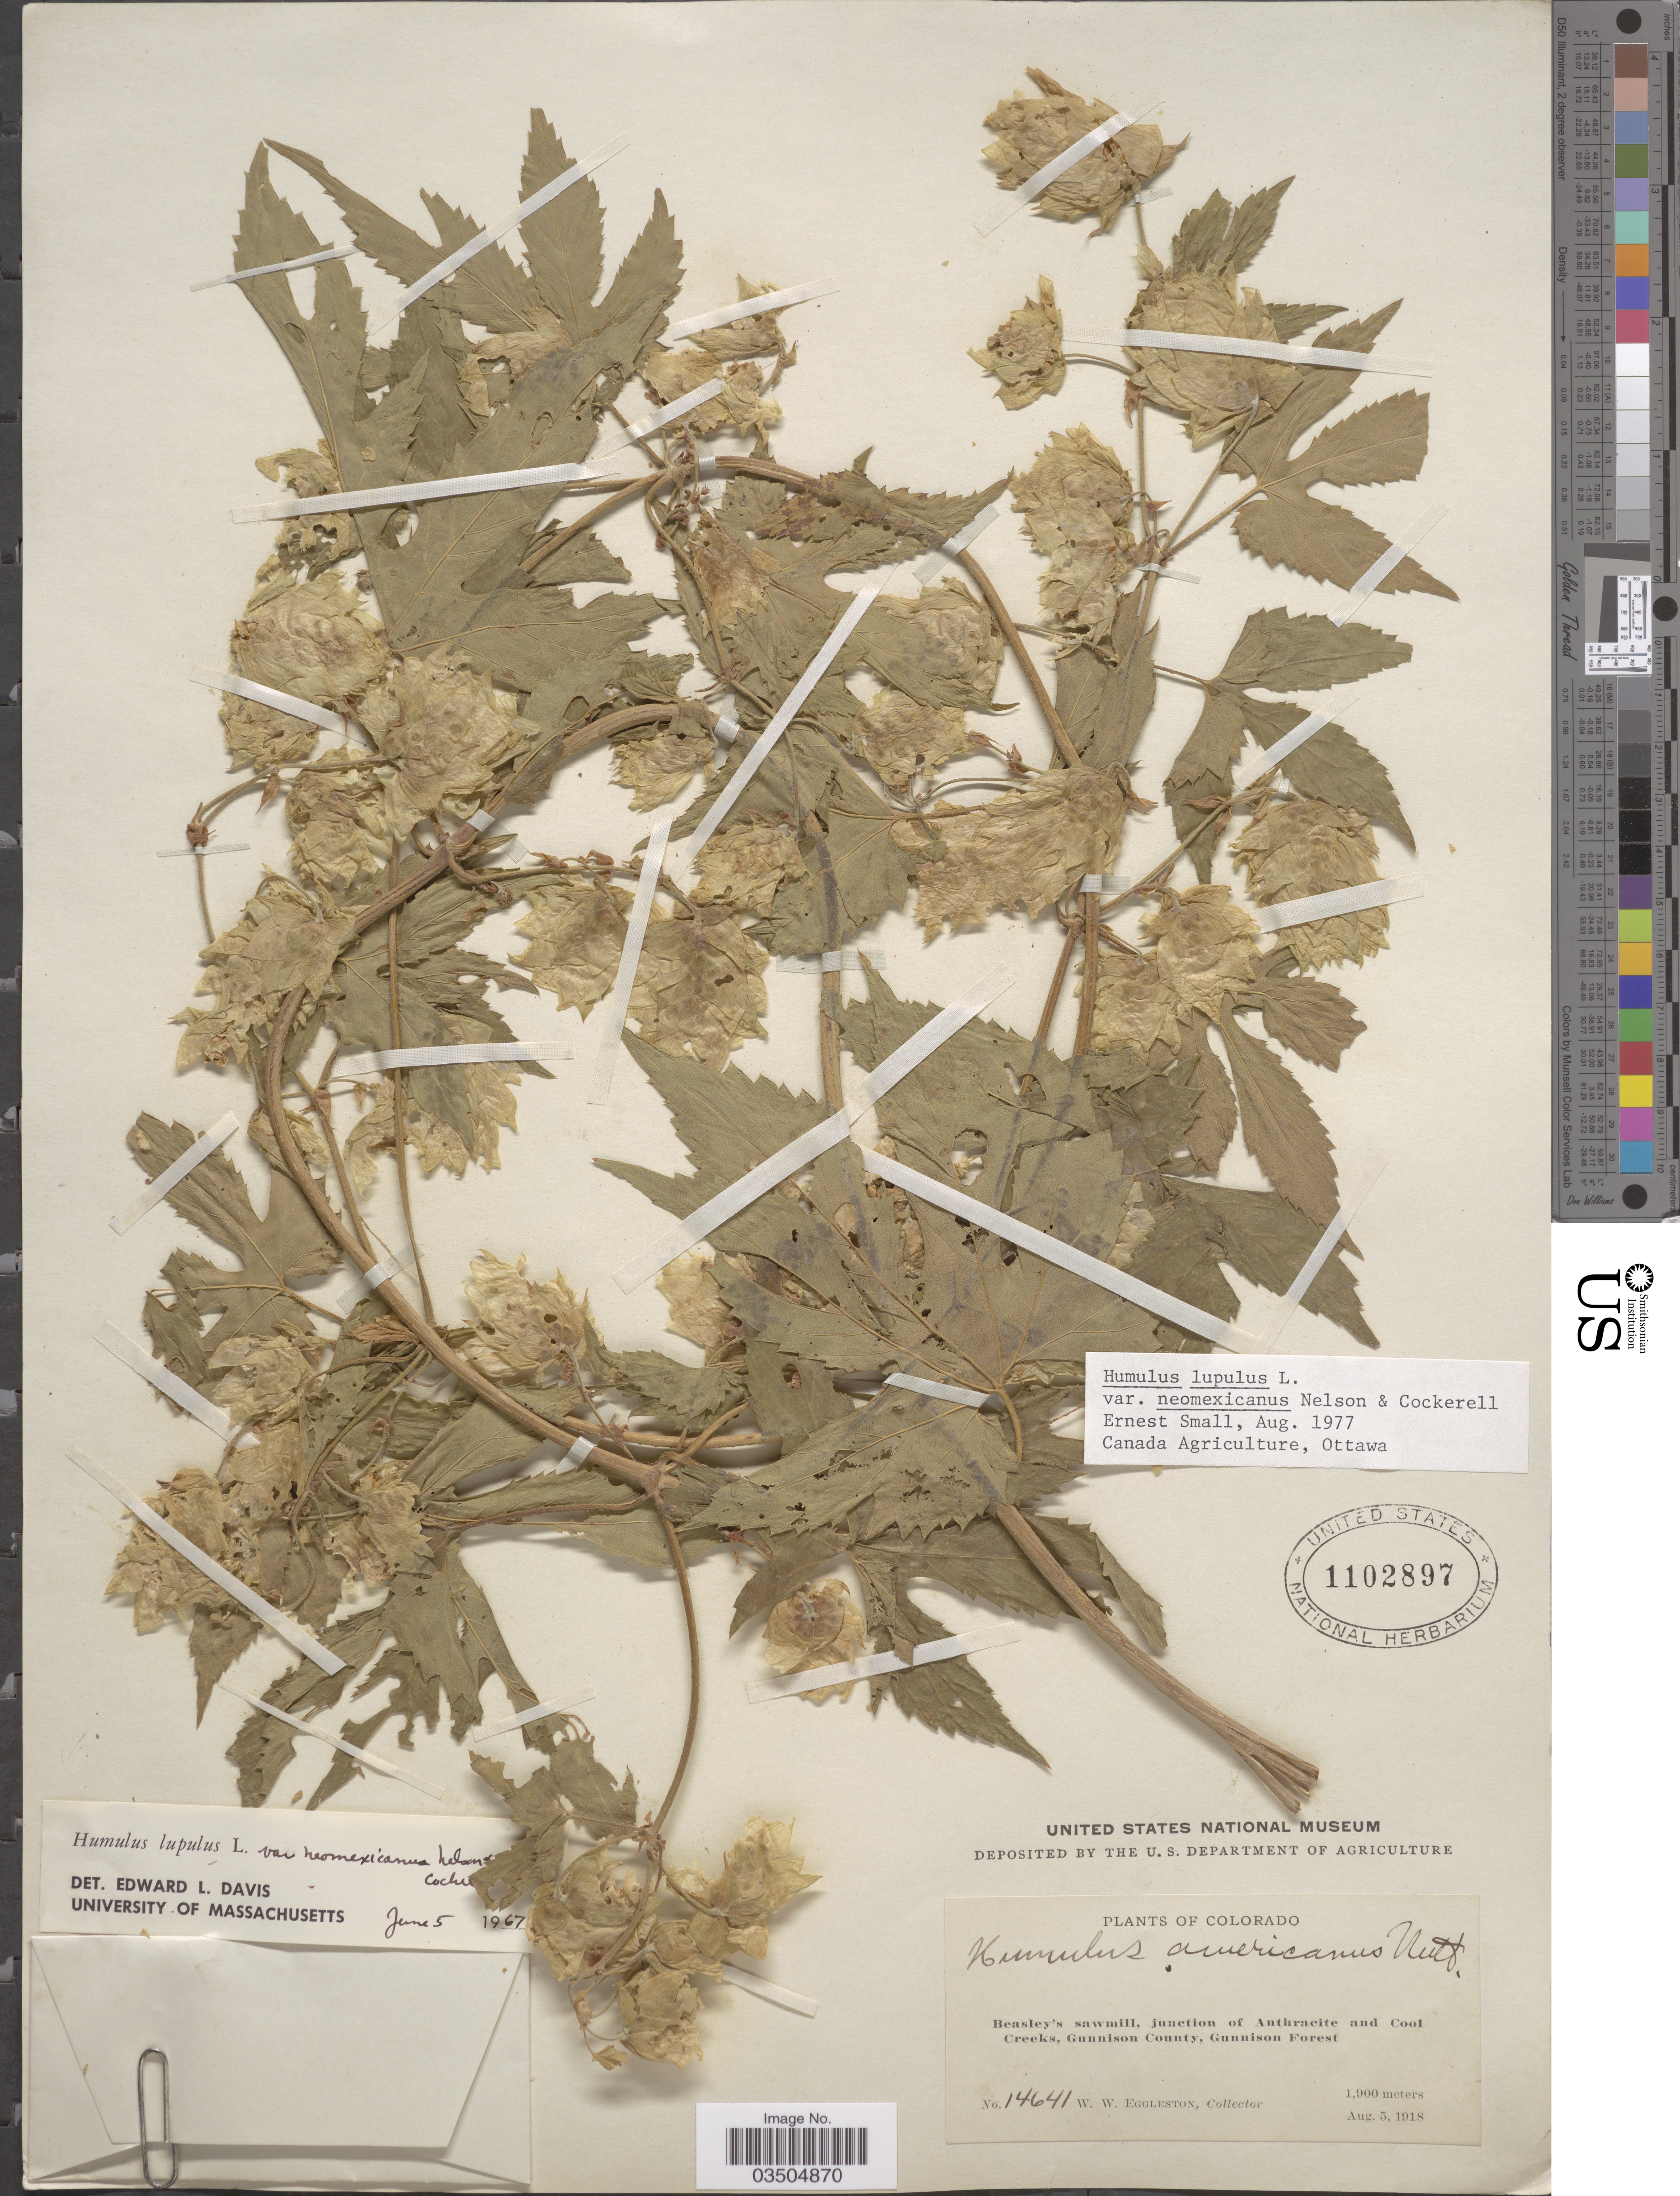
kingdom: Plantae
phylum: Tracheophyta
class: Magnoliopsida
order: Rosales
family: Cannabaceae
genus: Humulus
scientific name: Humulus neomexicanus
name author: (A. Nelson & Cockerell) Rydb.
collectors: W. W. Eggleston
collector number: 14641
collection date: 1918-08-05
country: United States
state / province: Colorado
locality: Beasley's sawmill, junction of Anthracite and Cool Creeks, Gunnison County, Gunnison Forest.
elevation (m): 1900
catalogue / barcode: US 1102897